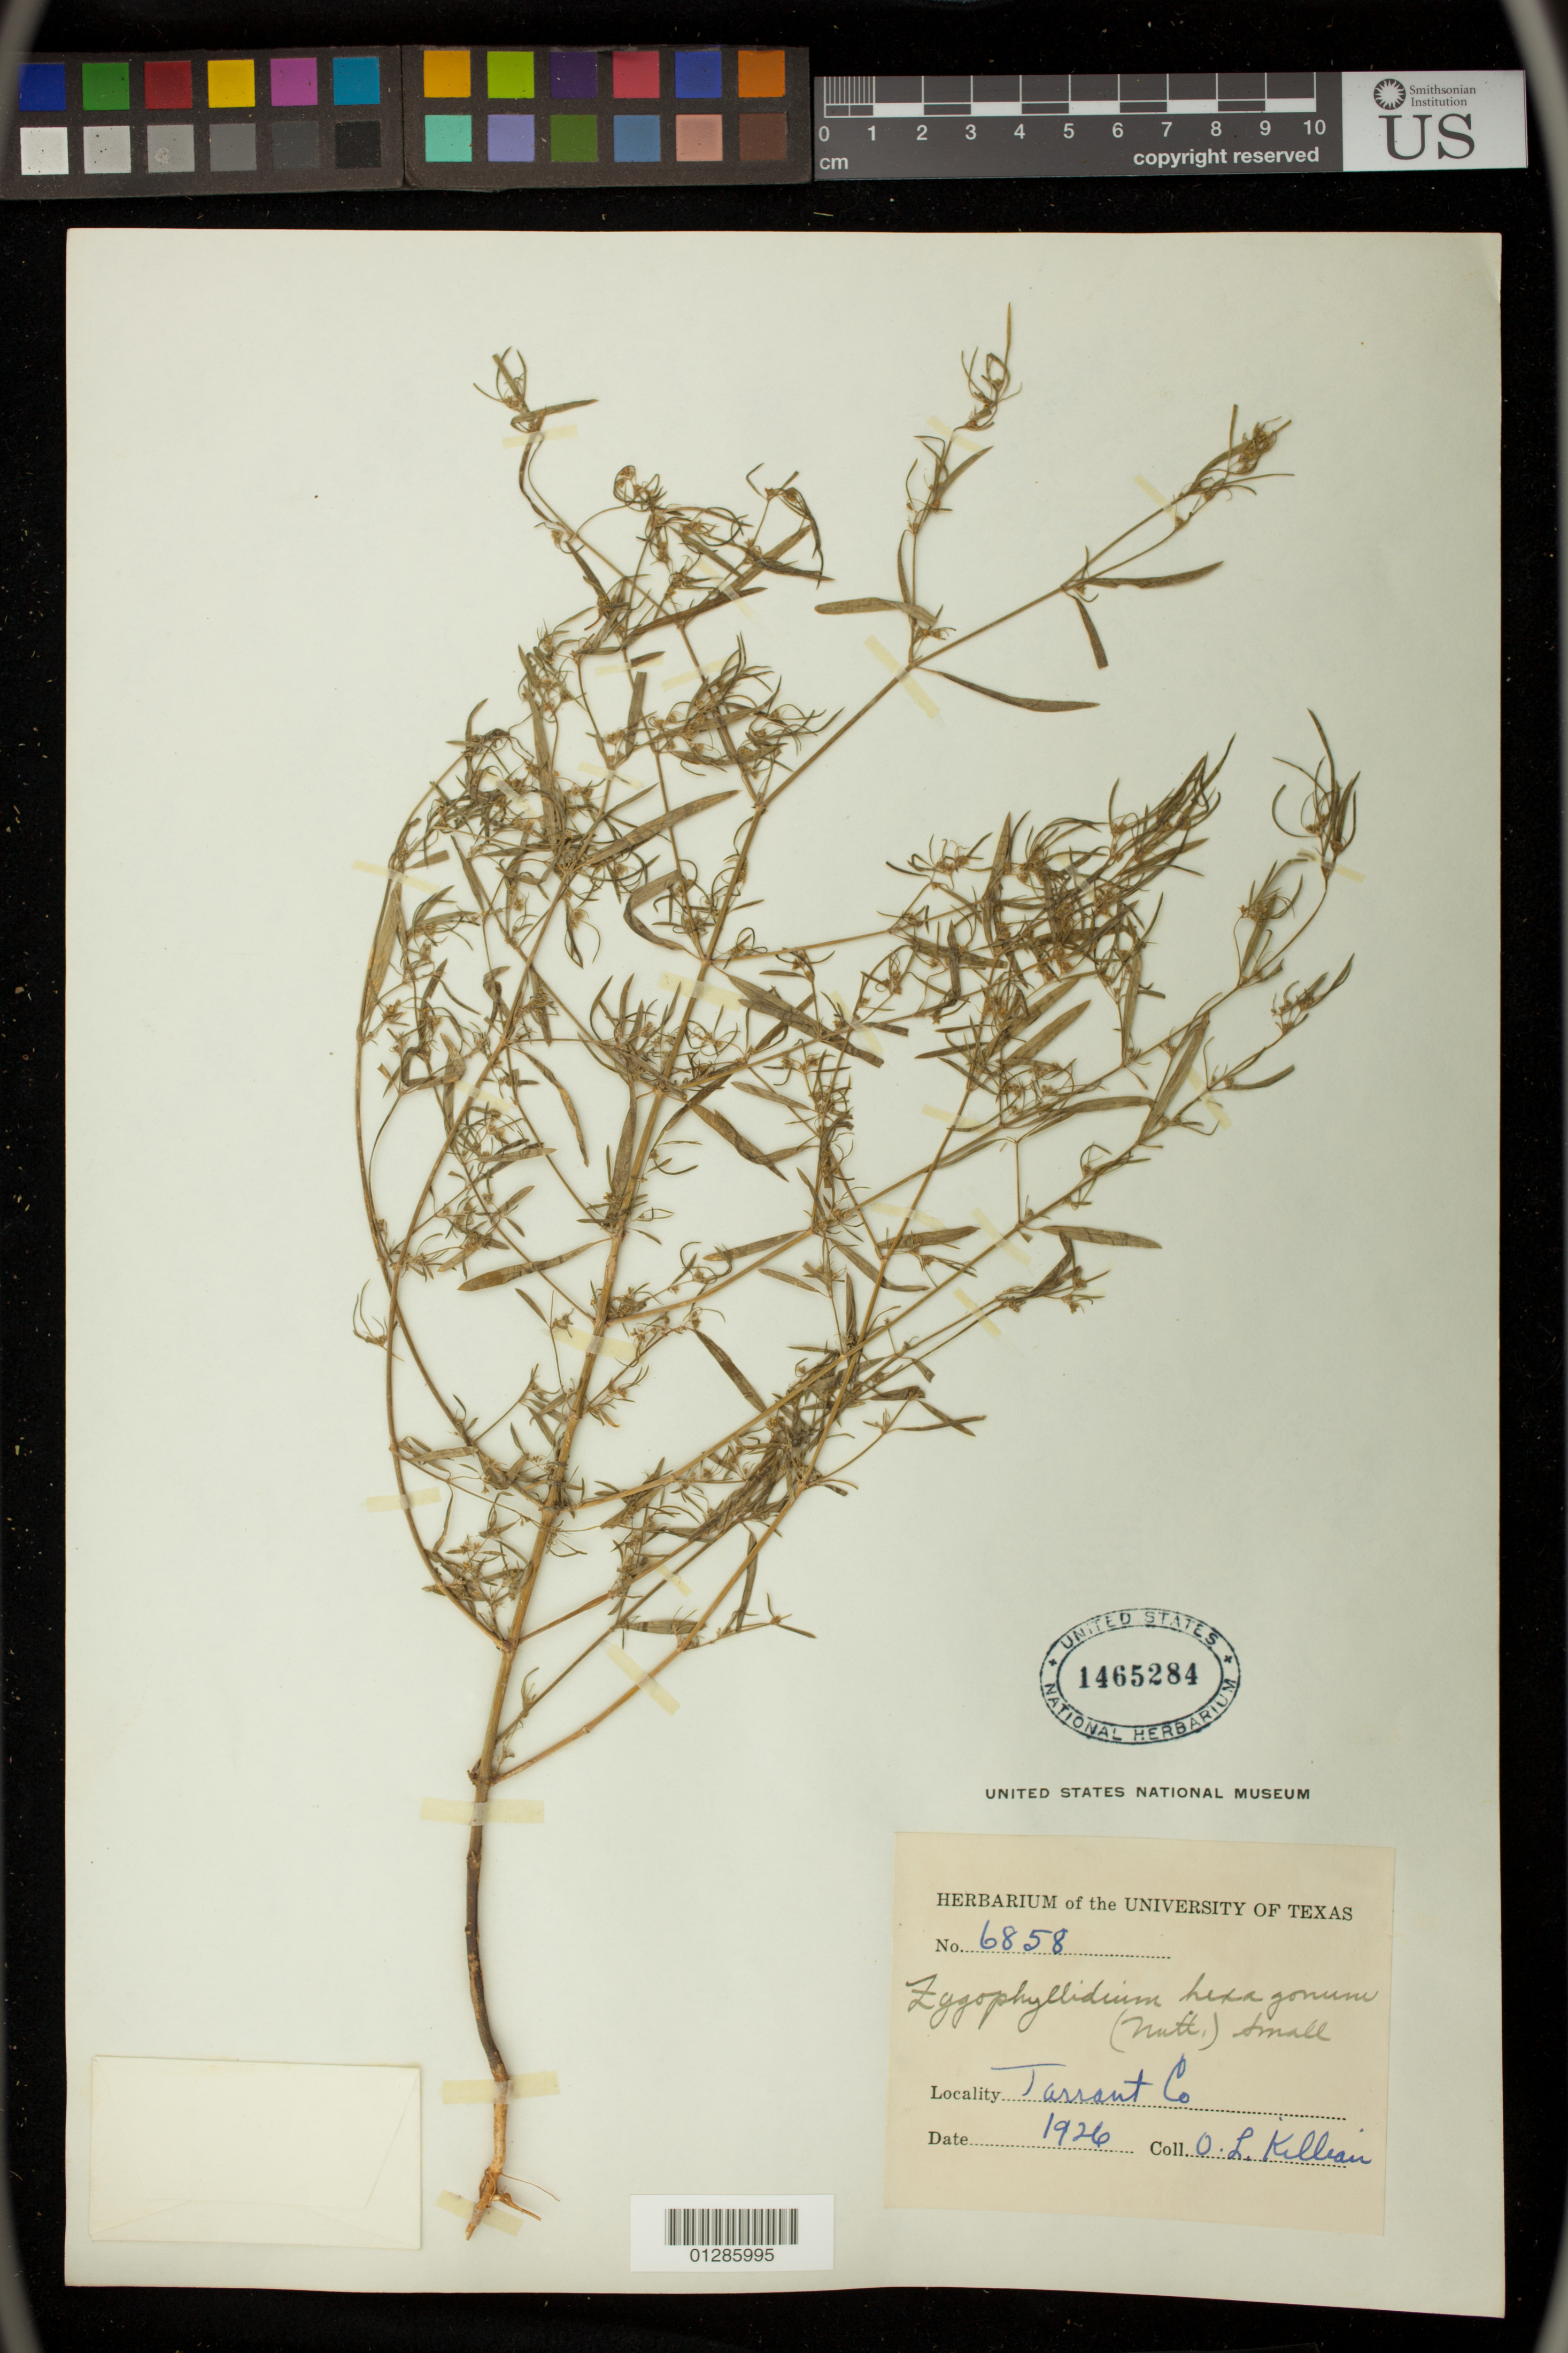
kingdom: Plantae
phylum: Tracheophyta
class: Magnoliopsida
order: Malpighiales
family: Euphorbiaceae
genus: Euphorbia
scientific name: Euphorbia hexagona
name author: Nutt. ex Spreng.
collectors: O. Killian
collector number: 6858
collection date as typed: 1926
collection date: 1926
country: United States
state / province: Texas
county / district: Tarrant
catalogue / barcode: US 1465284